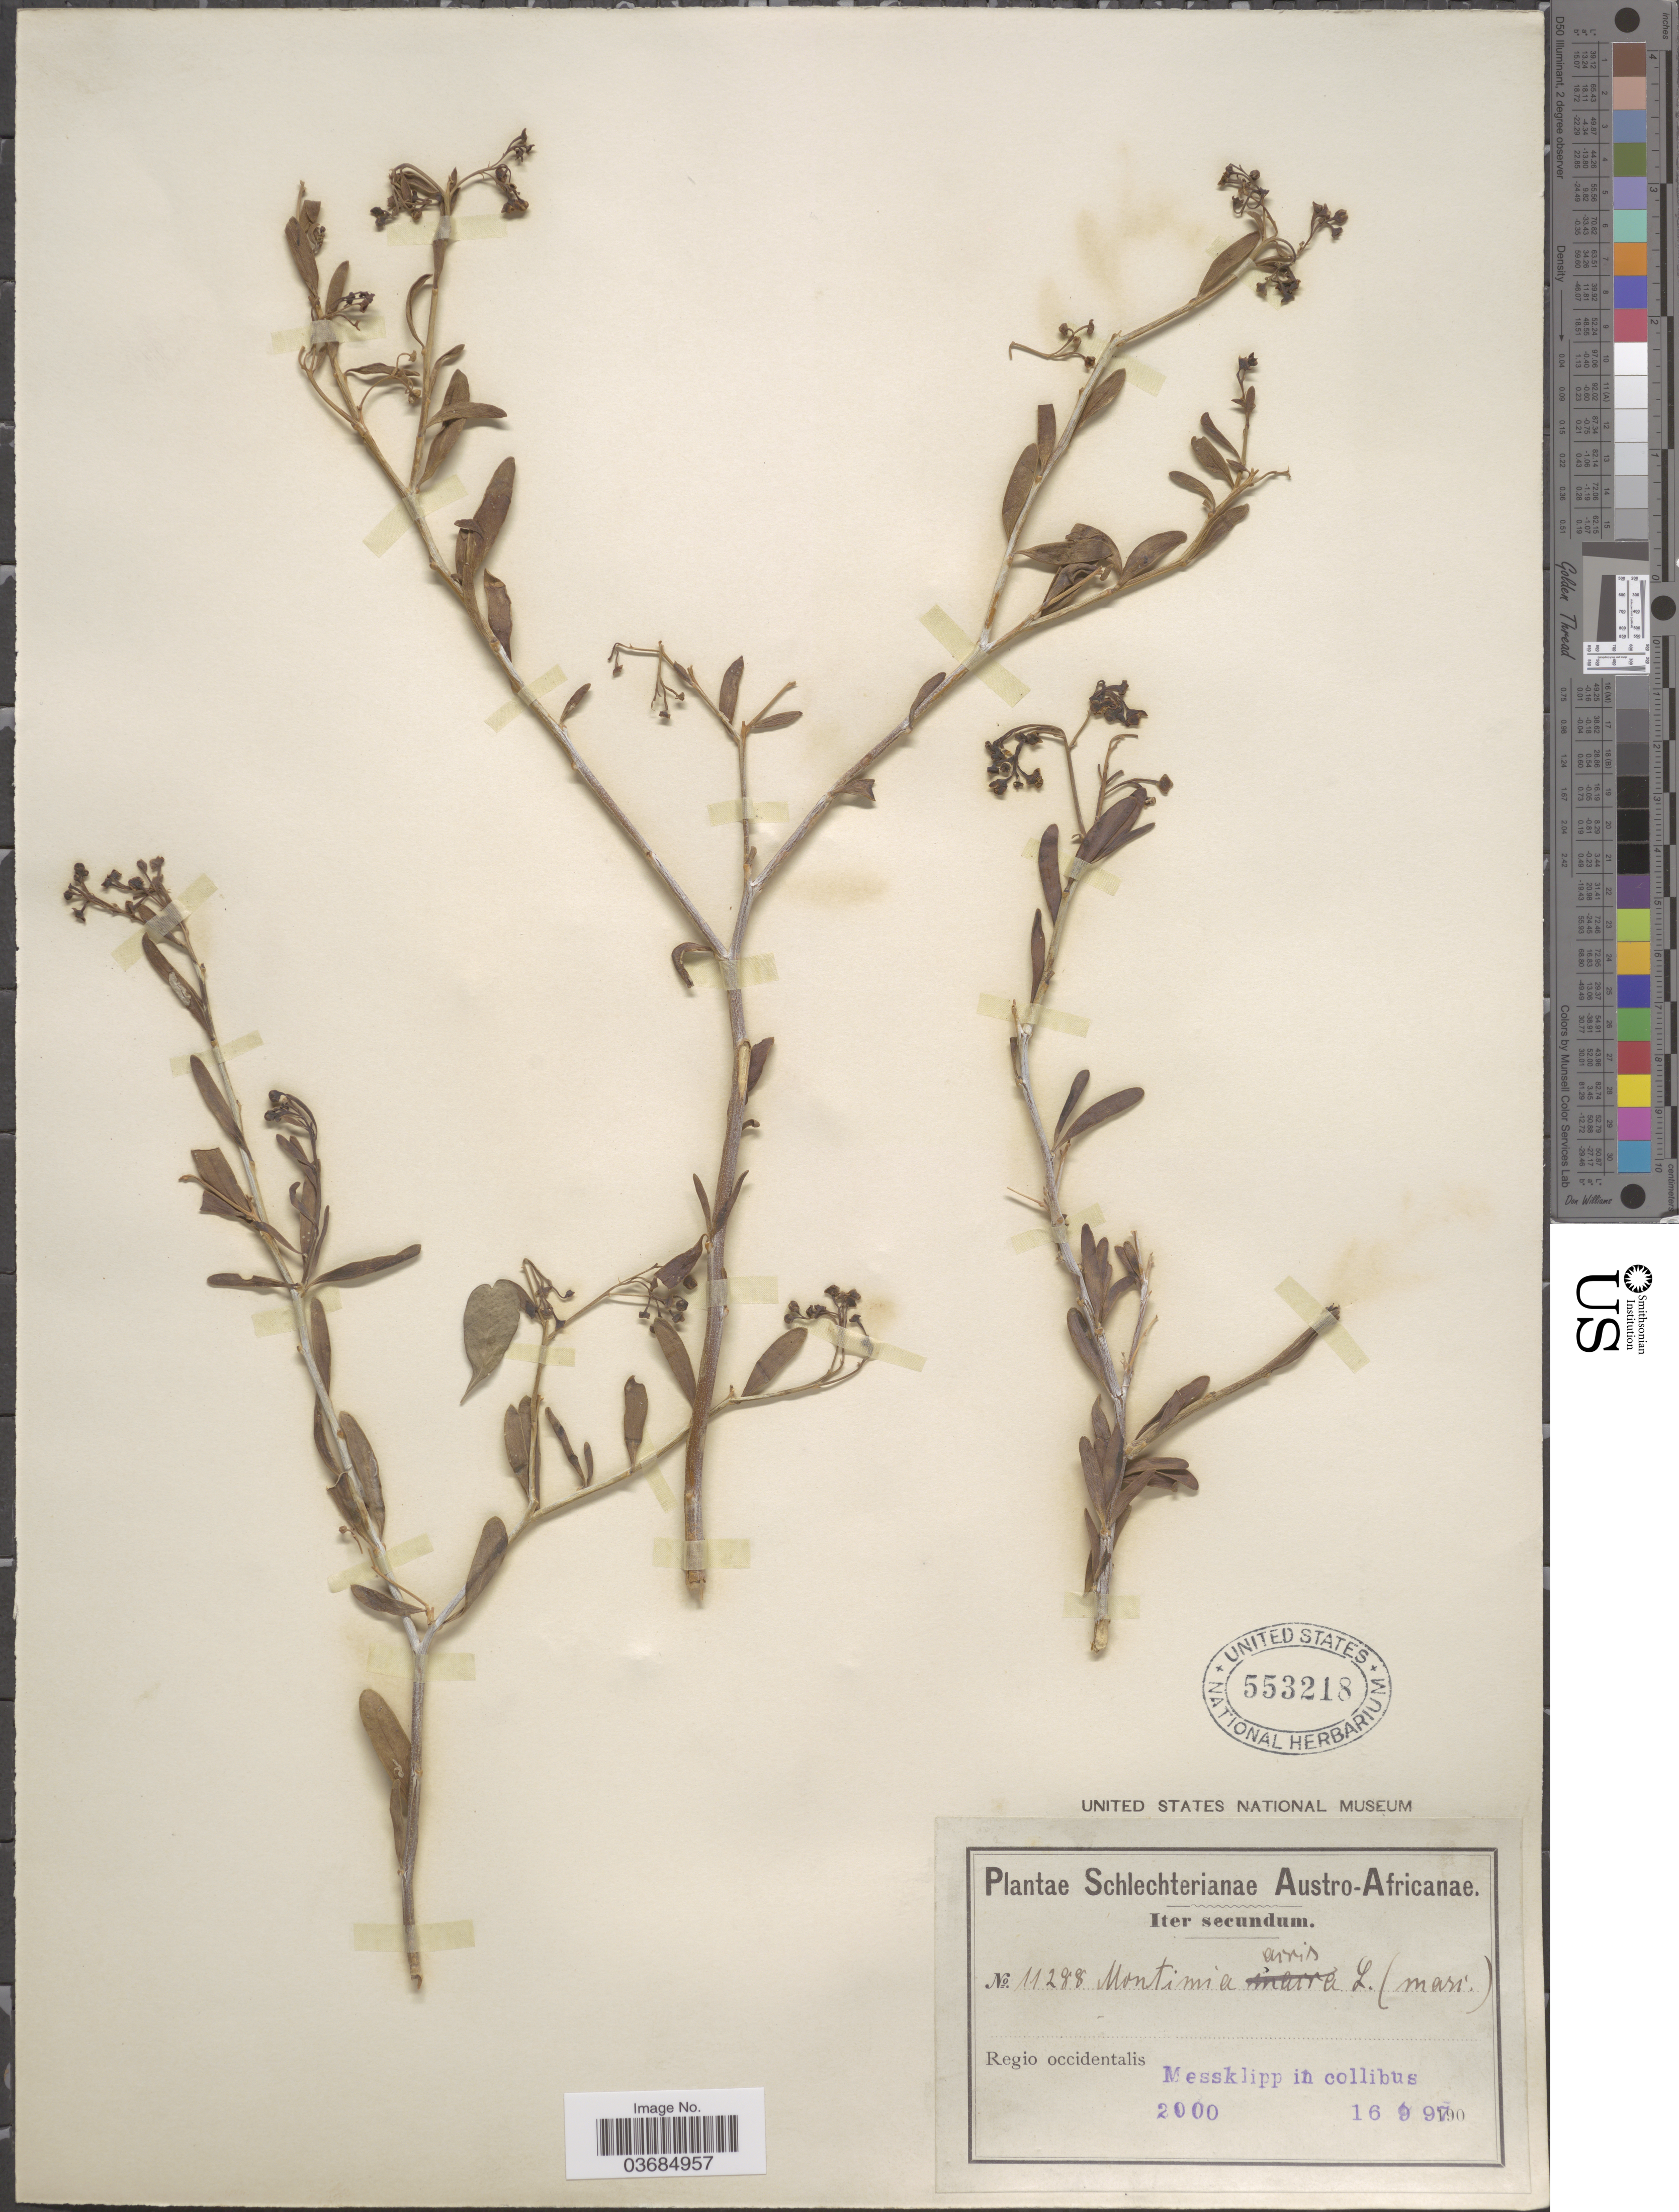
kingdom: Plantae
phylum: Tracheophyta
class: Magnoliopsida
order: Solanales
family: Montiniaceae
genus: Montinia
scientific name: Montinia acris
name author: L. f.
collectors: Schlechter, --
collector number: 11288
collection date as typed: Transcribed d/m/y: 16/9/97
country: South Africa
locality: Austro-Africanae. Regio occidentalis. Iter secundum. Messklipp in collibus.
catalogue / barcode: US 553218